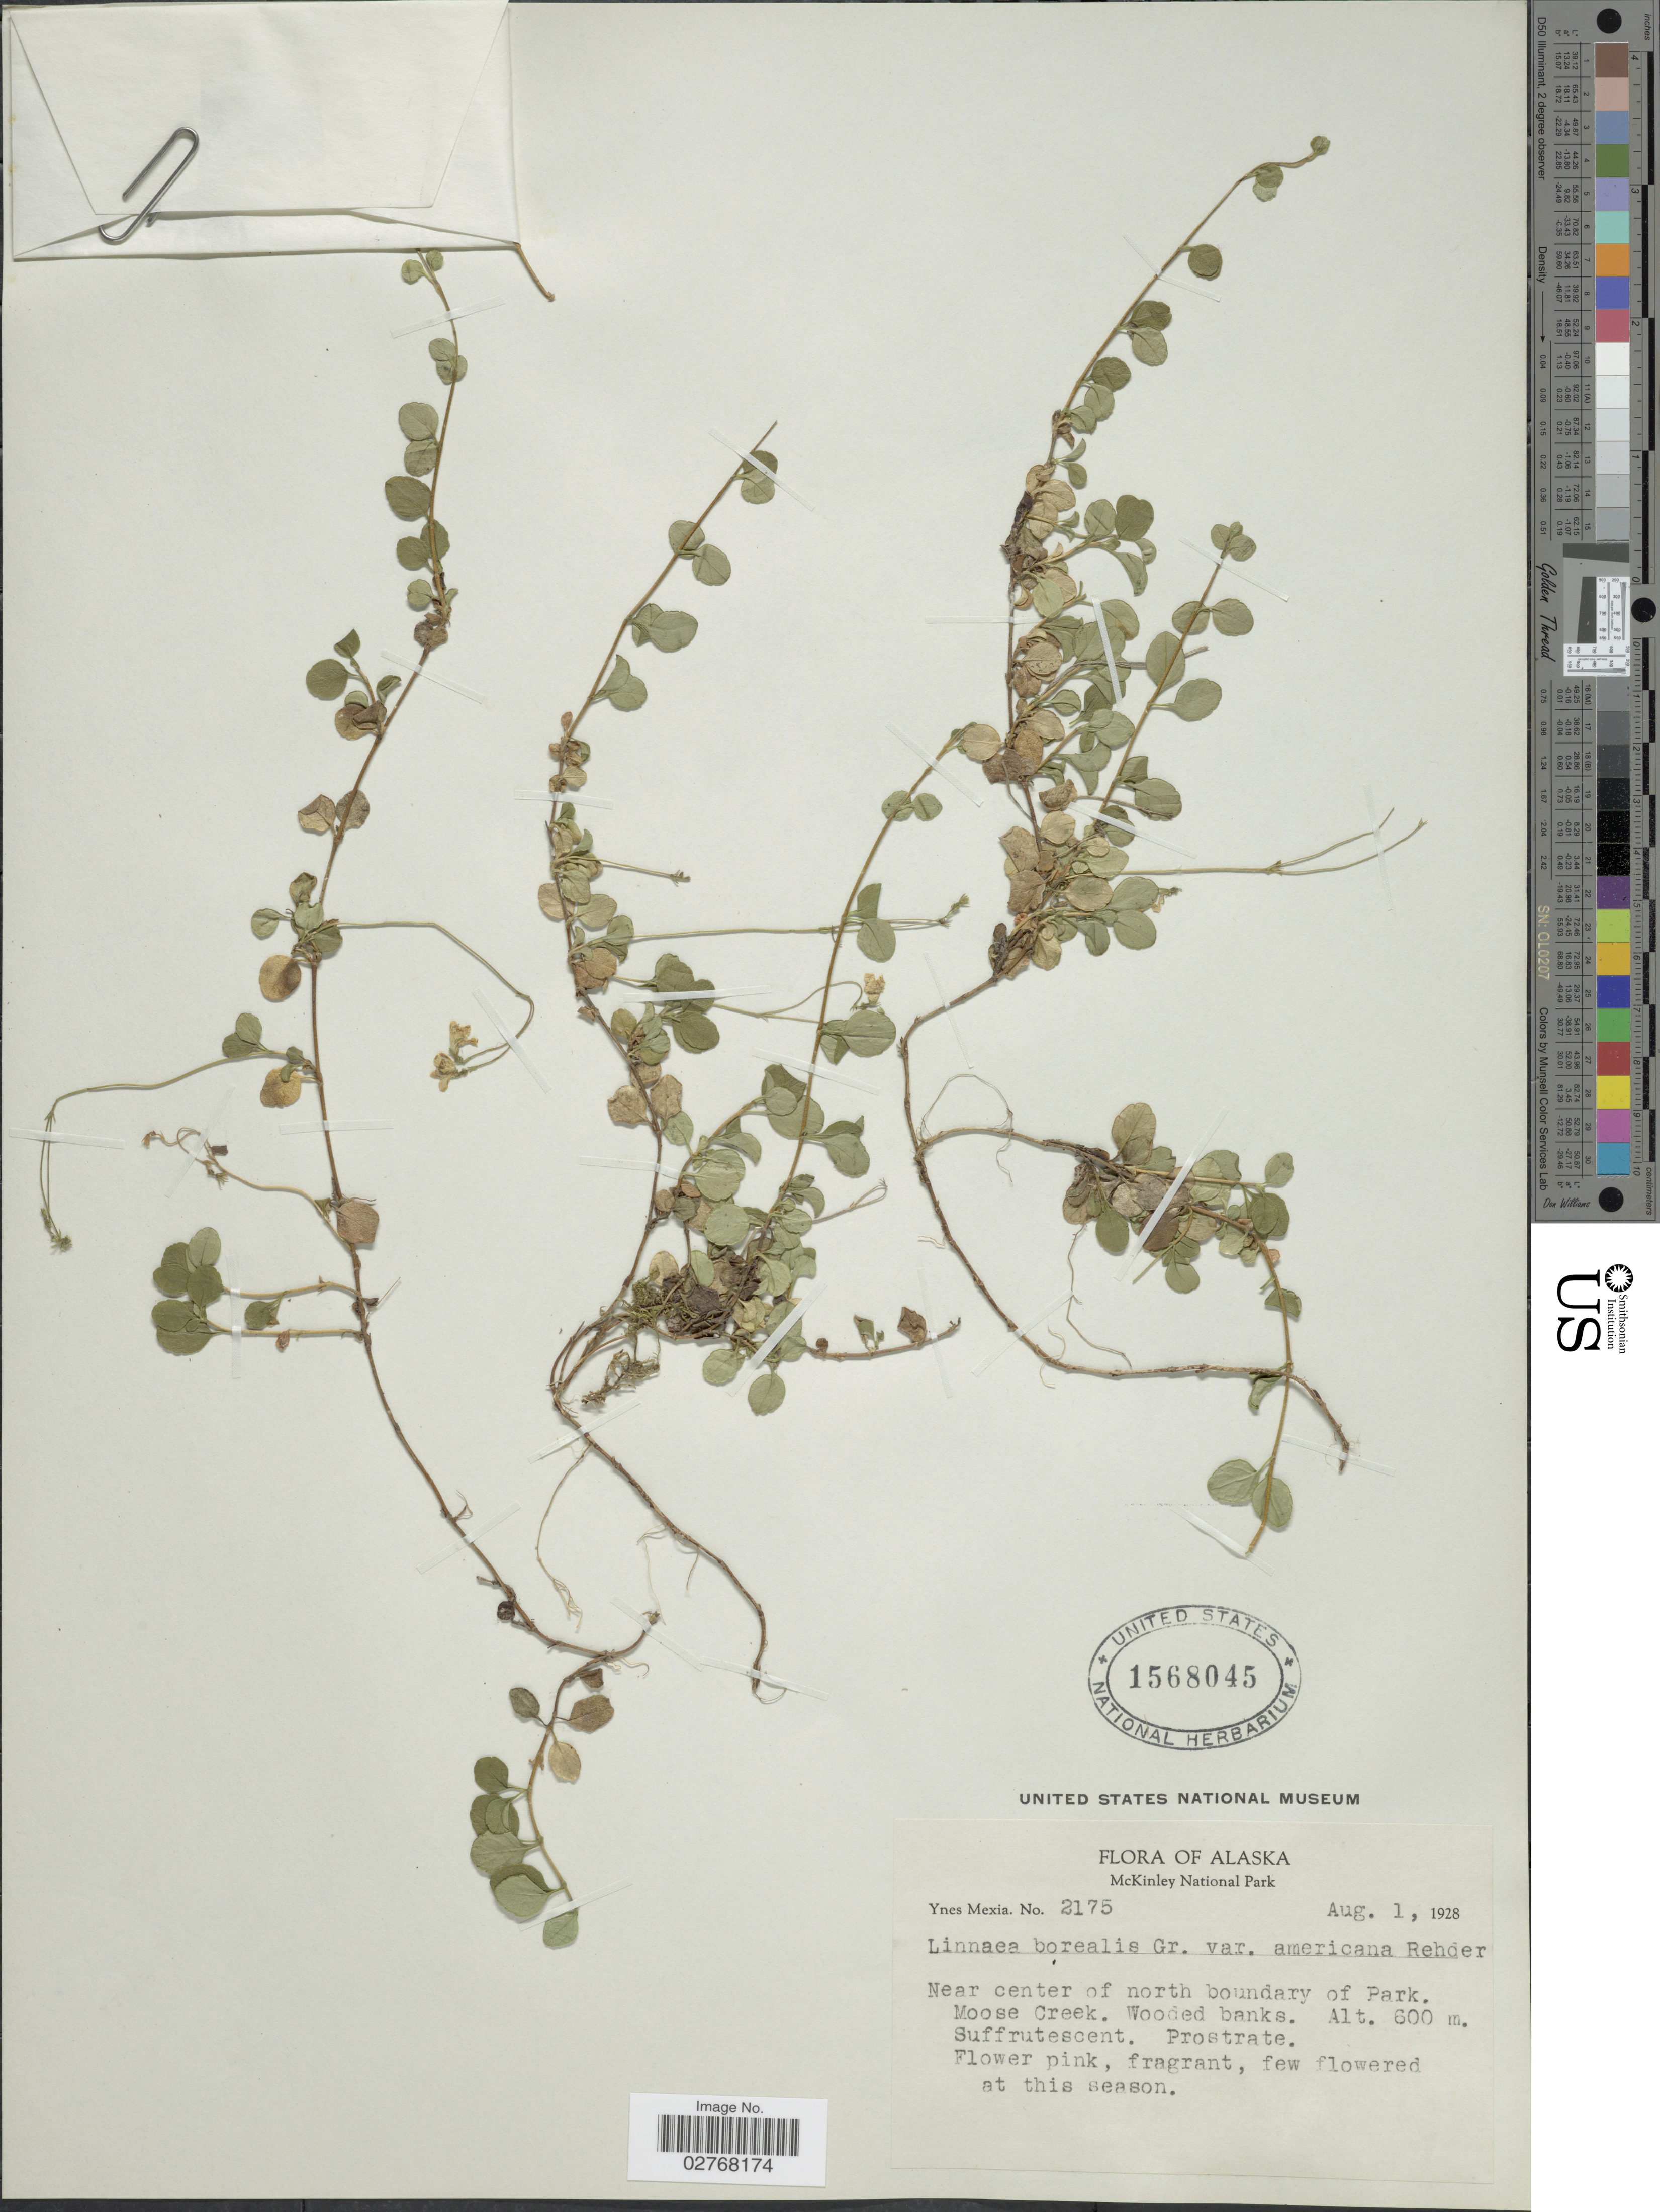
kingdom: Plantae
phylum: Tracheophyta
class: Magnoliopsida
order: Dipsacales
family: Caprifoliaceae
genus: Linnaea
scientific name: Linnaea borealis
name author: L.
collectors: Y. Mexia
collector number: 2175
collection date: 1928-08-01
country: United States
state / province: Alaska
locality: McKinley National Park. Near center of north boundary of Park. Moose Creek.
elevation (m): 600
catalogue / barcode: US 1568045